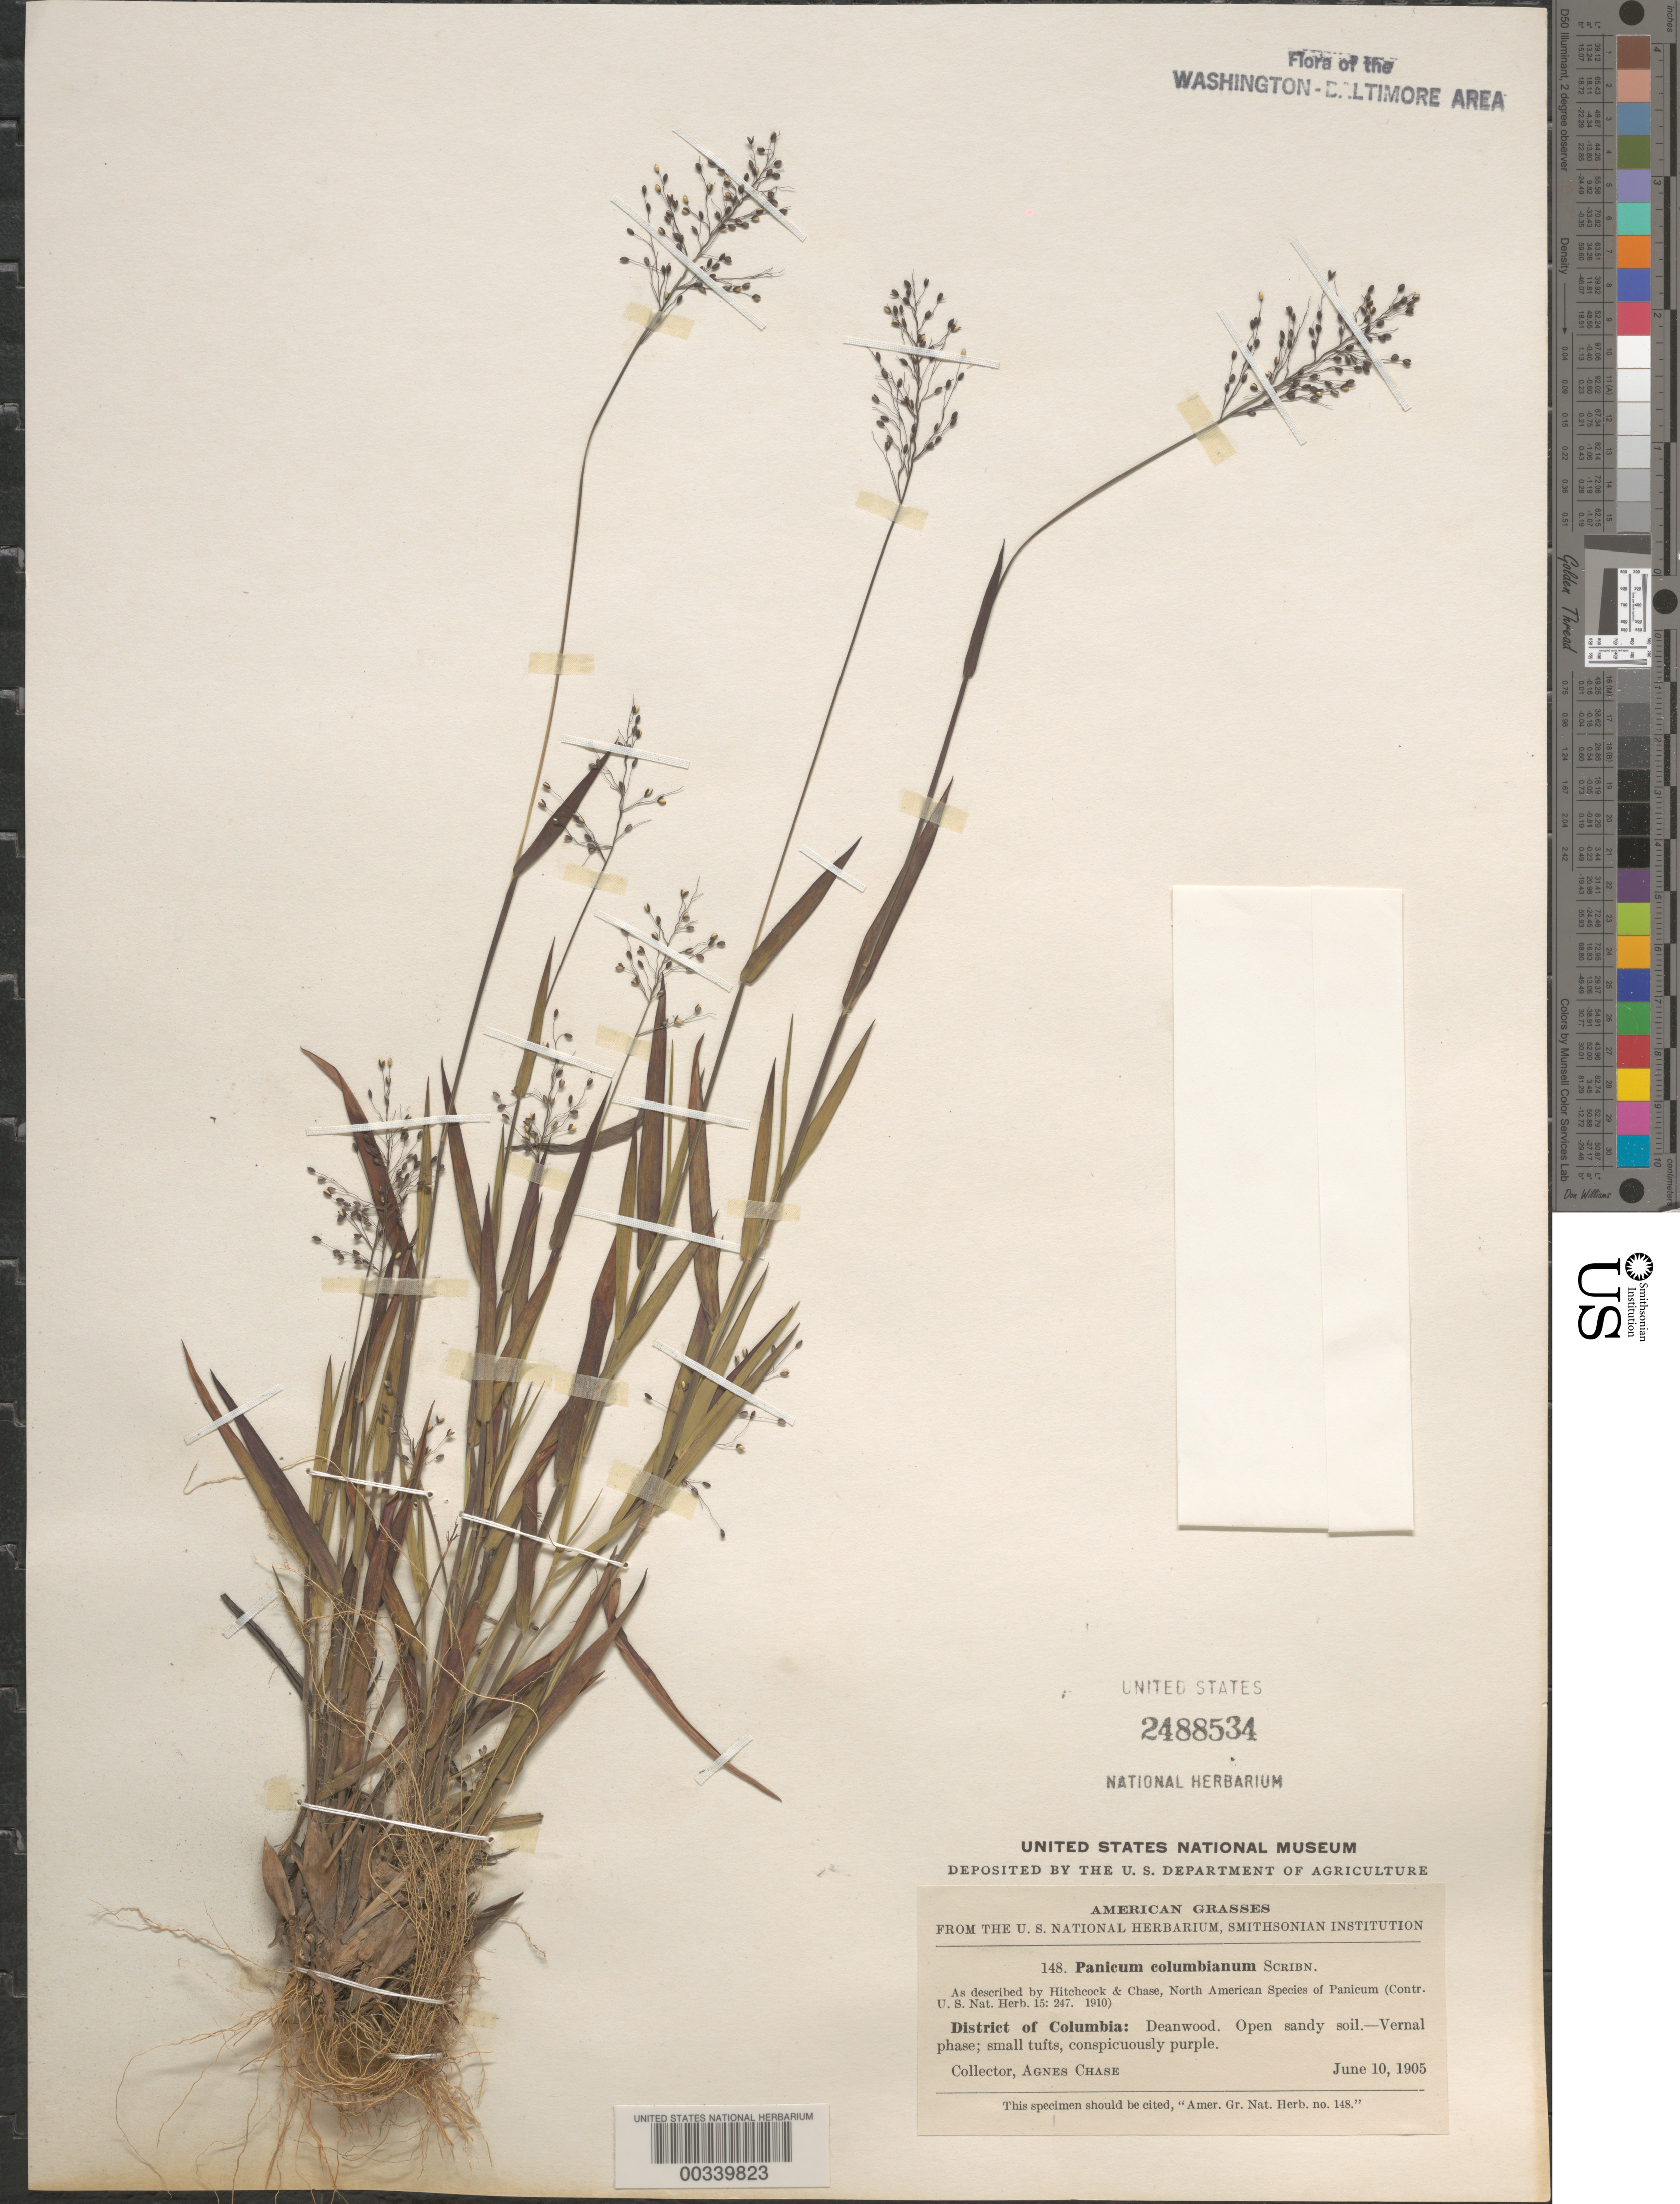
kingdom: Plantae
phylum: Tracheophyta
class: Liliopsida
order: Poales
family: Poaceae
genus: Dichanthelium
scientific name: Dichanthelium sabulorum var. thinium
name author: (Hitchc. & Chase) Gould & C.A. Clark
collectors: A. Chase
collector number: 148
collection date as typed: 10 Jun 1905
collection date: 1905-06-10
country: United States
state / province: District of Columbia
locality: Deanwood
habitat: Open , sandy soil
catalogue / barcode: US 2488534